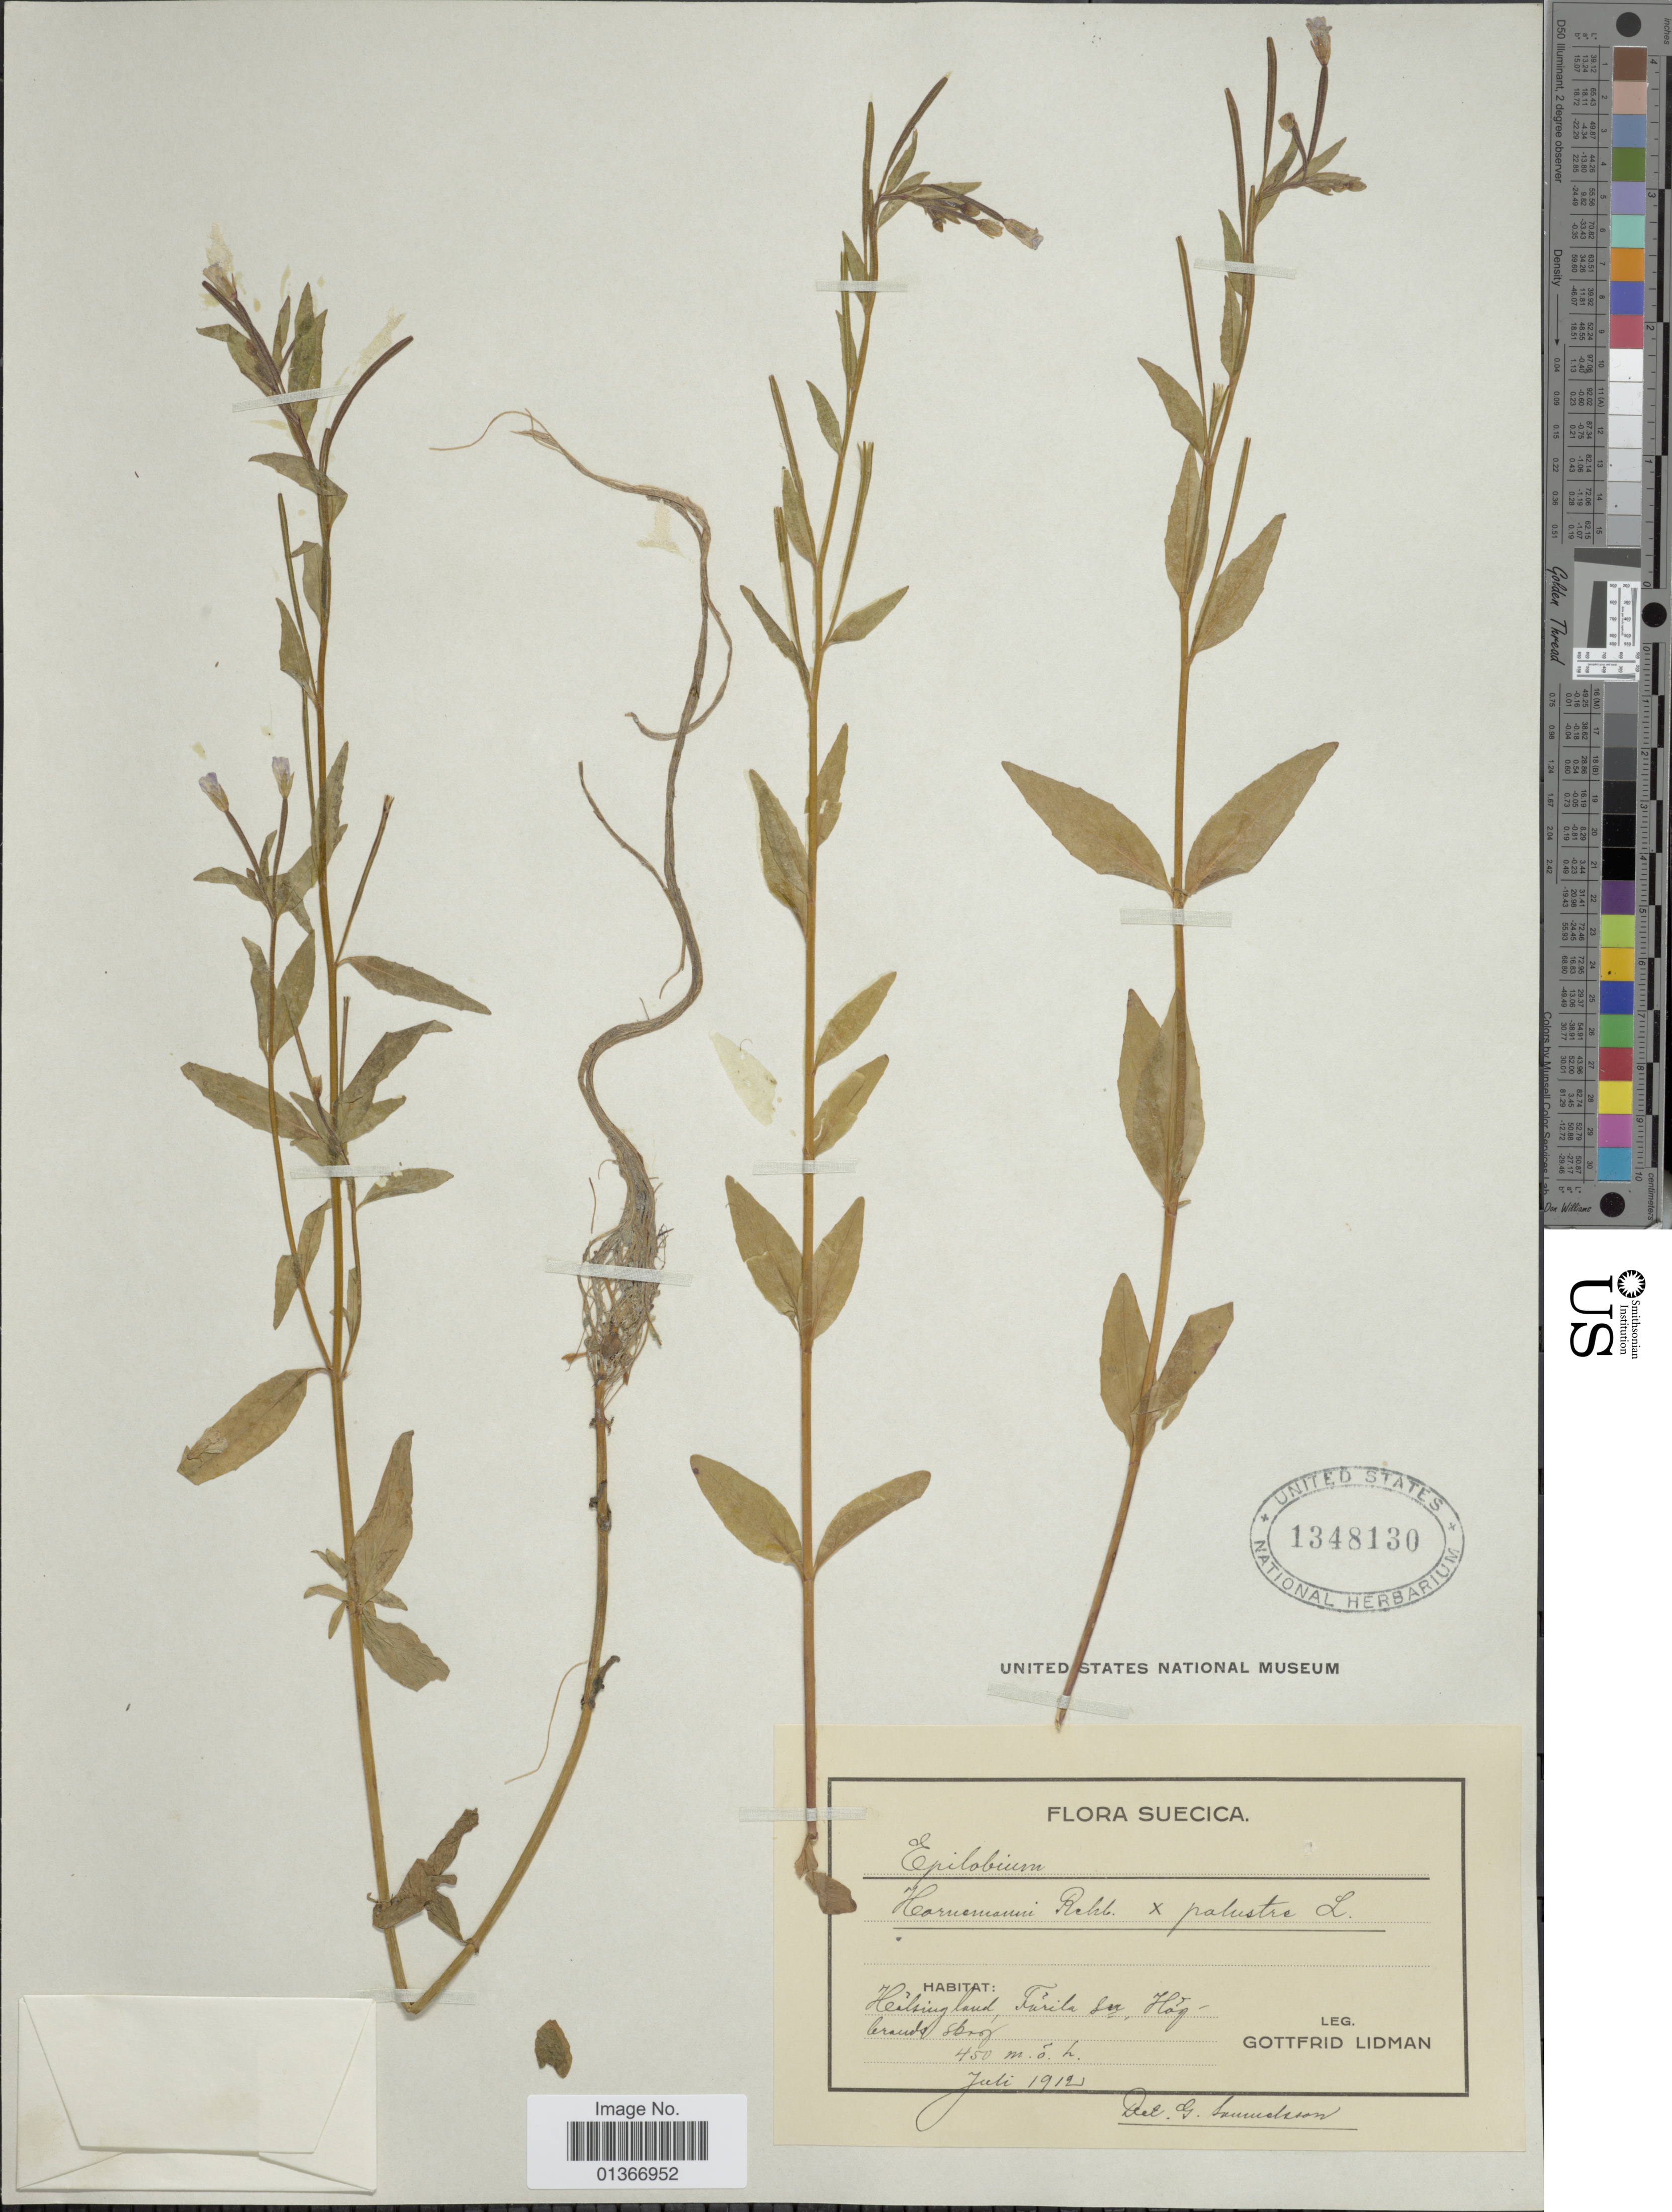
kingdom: Plantae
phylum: Tracheophyta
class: Magnoliopsida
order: Myrtales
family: Onagraceae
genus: Epilobium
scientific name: Epilobium hornemannii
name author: Rchb.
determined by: Samuelsson, G.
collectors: G. Lidman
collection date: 1912-07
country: Sweden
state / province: Gävleborg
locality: Färila sn, Högbrands skog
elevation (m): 450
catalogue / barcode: US 1348130